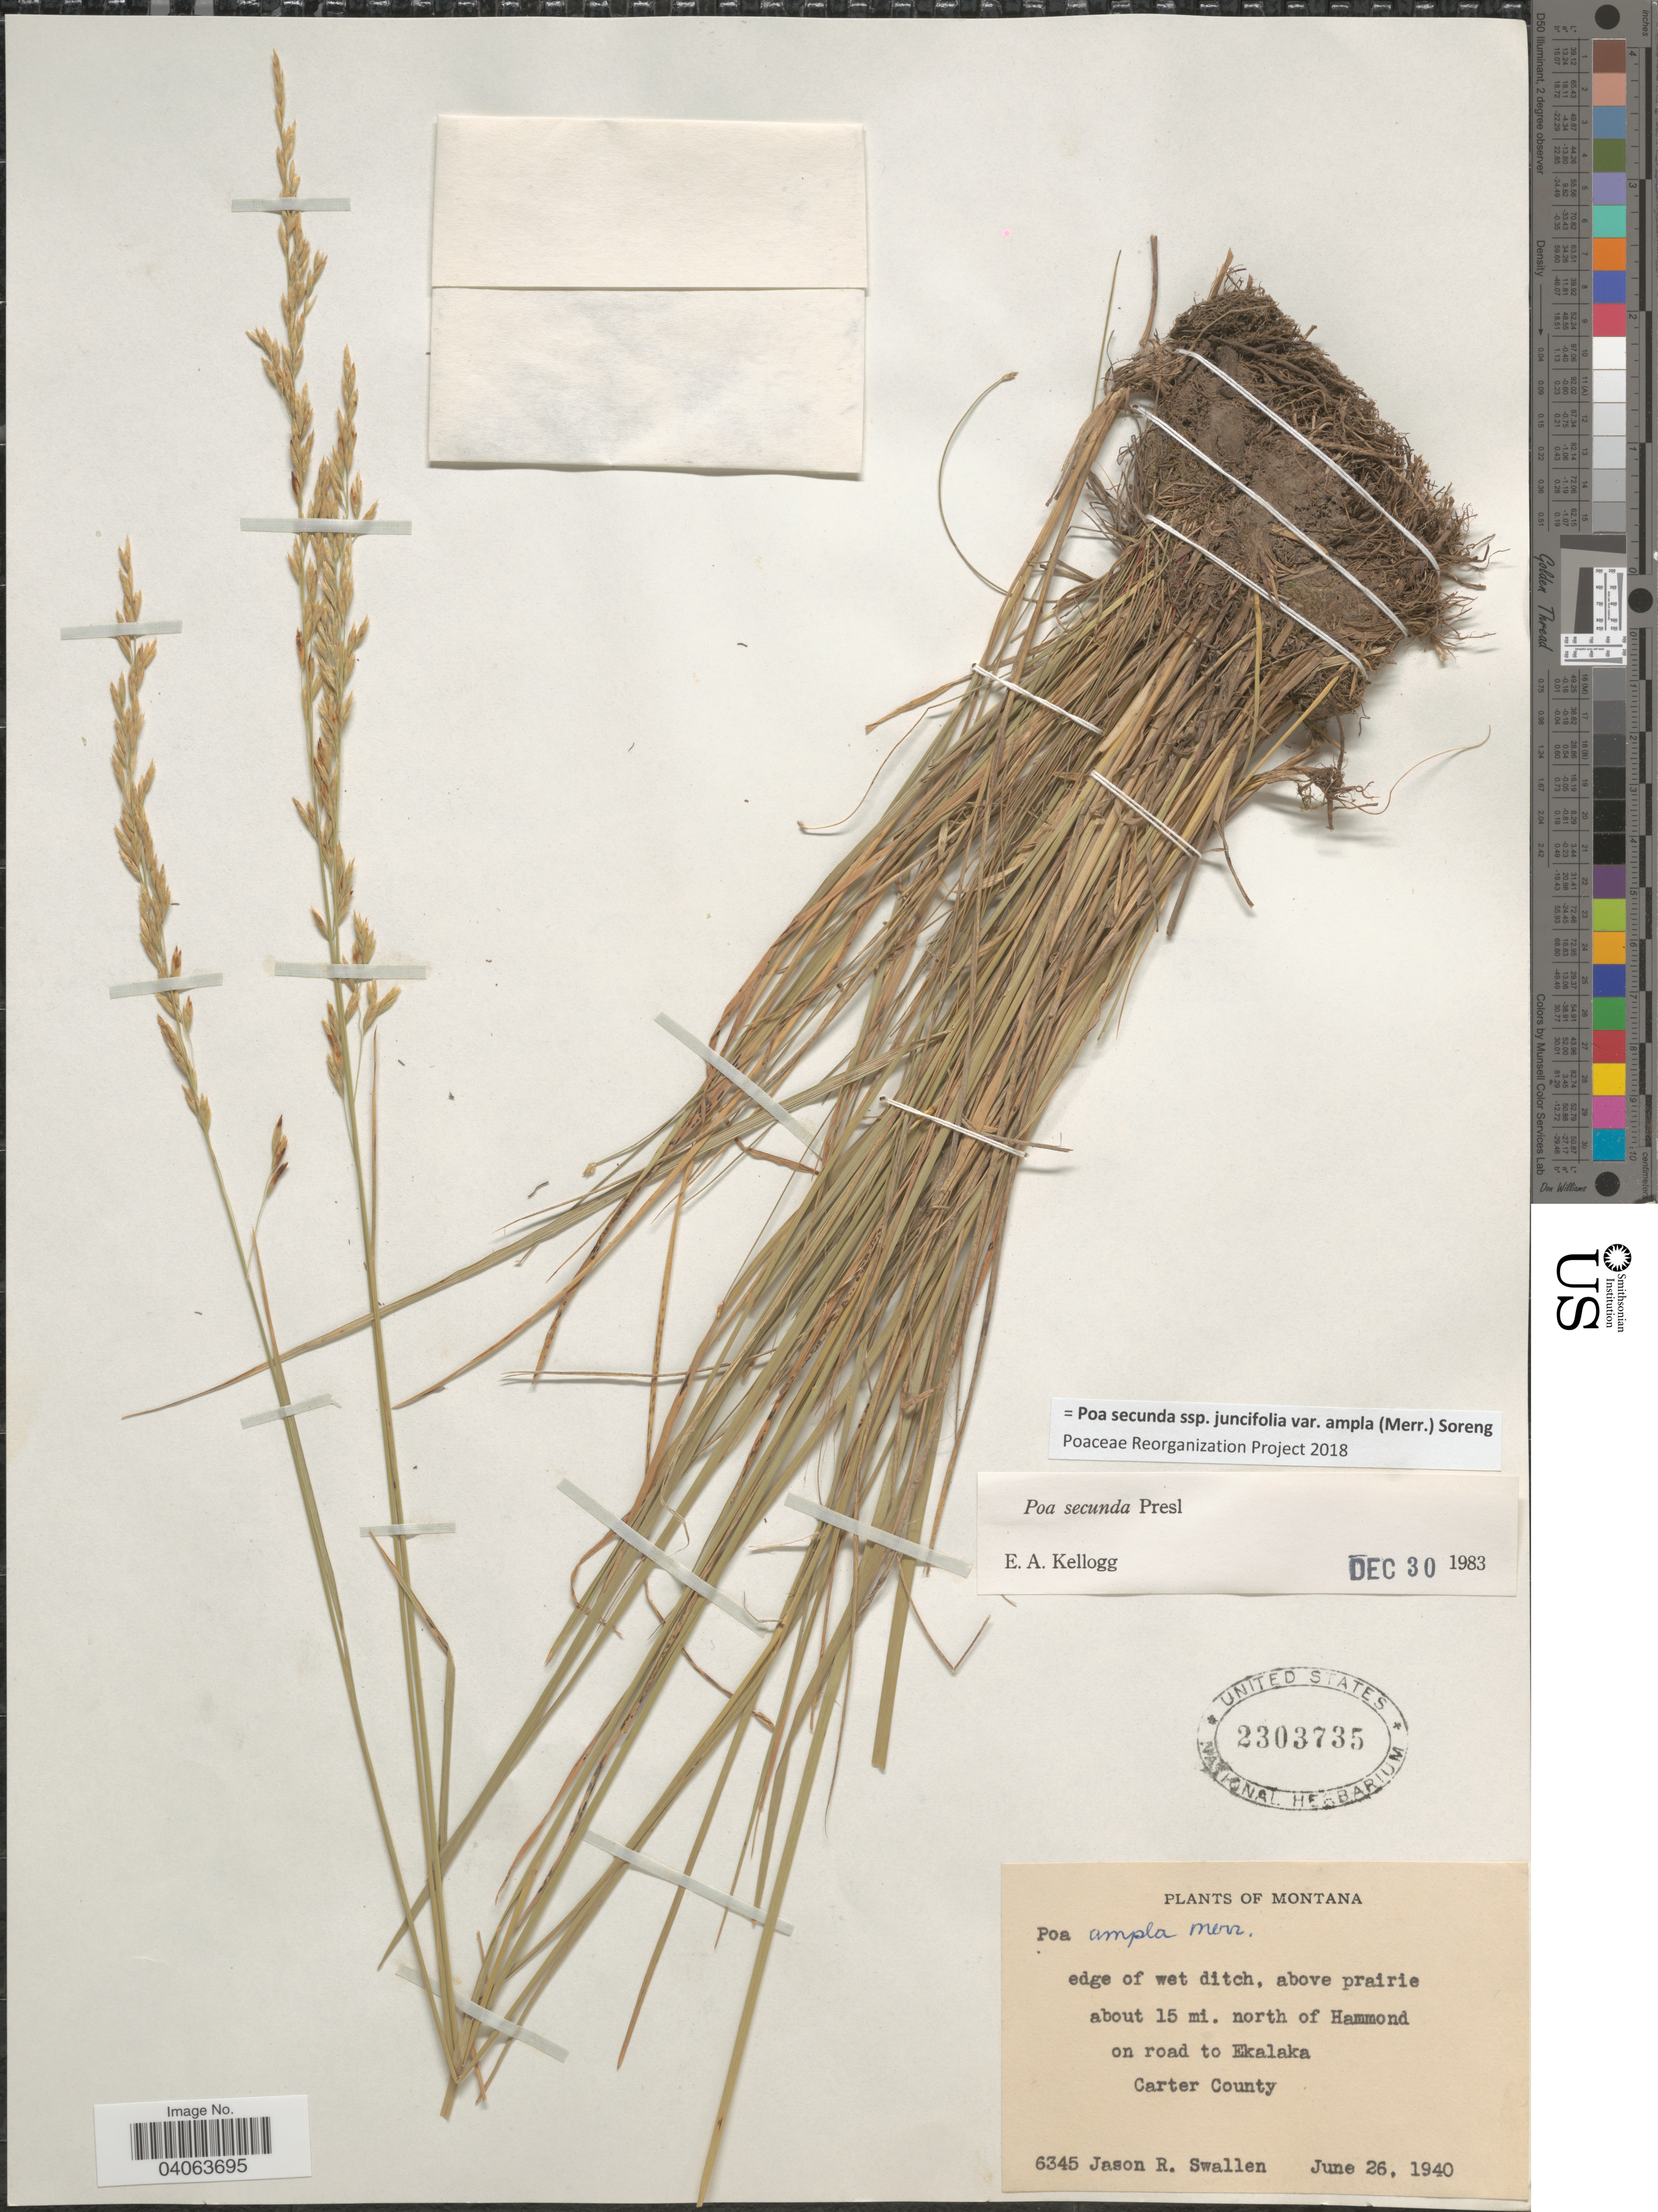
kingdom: Plantae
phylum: Tracheophyta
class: Liliopsida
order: Poales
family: Poaceae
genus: Poa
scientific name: Poa secunda subsp. juncifolia var. ampla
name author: (Merr.) Soreng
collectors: J. R. Swallen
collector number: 6345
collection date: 1940-06-26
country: United States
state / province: Montana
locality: Edge of wet ditch, above prairie about 15 mi. north of Hammond on road to Ekalaka. Carter County.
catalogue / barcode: US 2303735